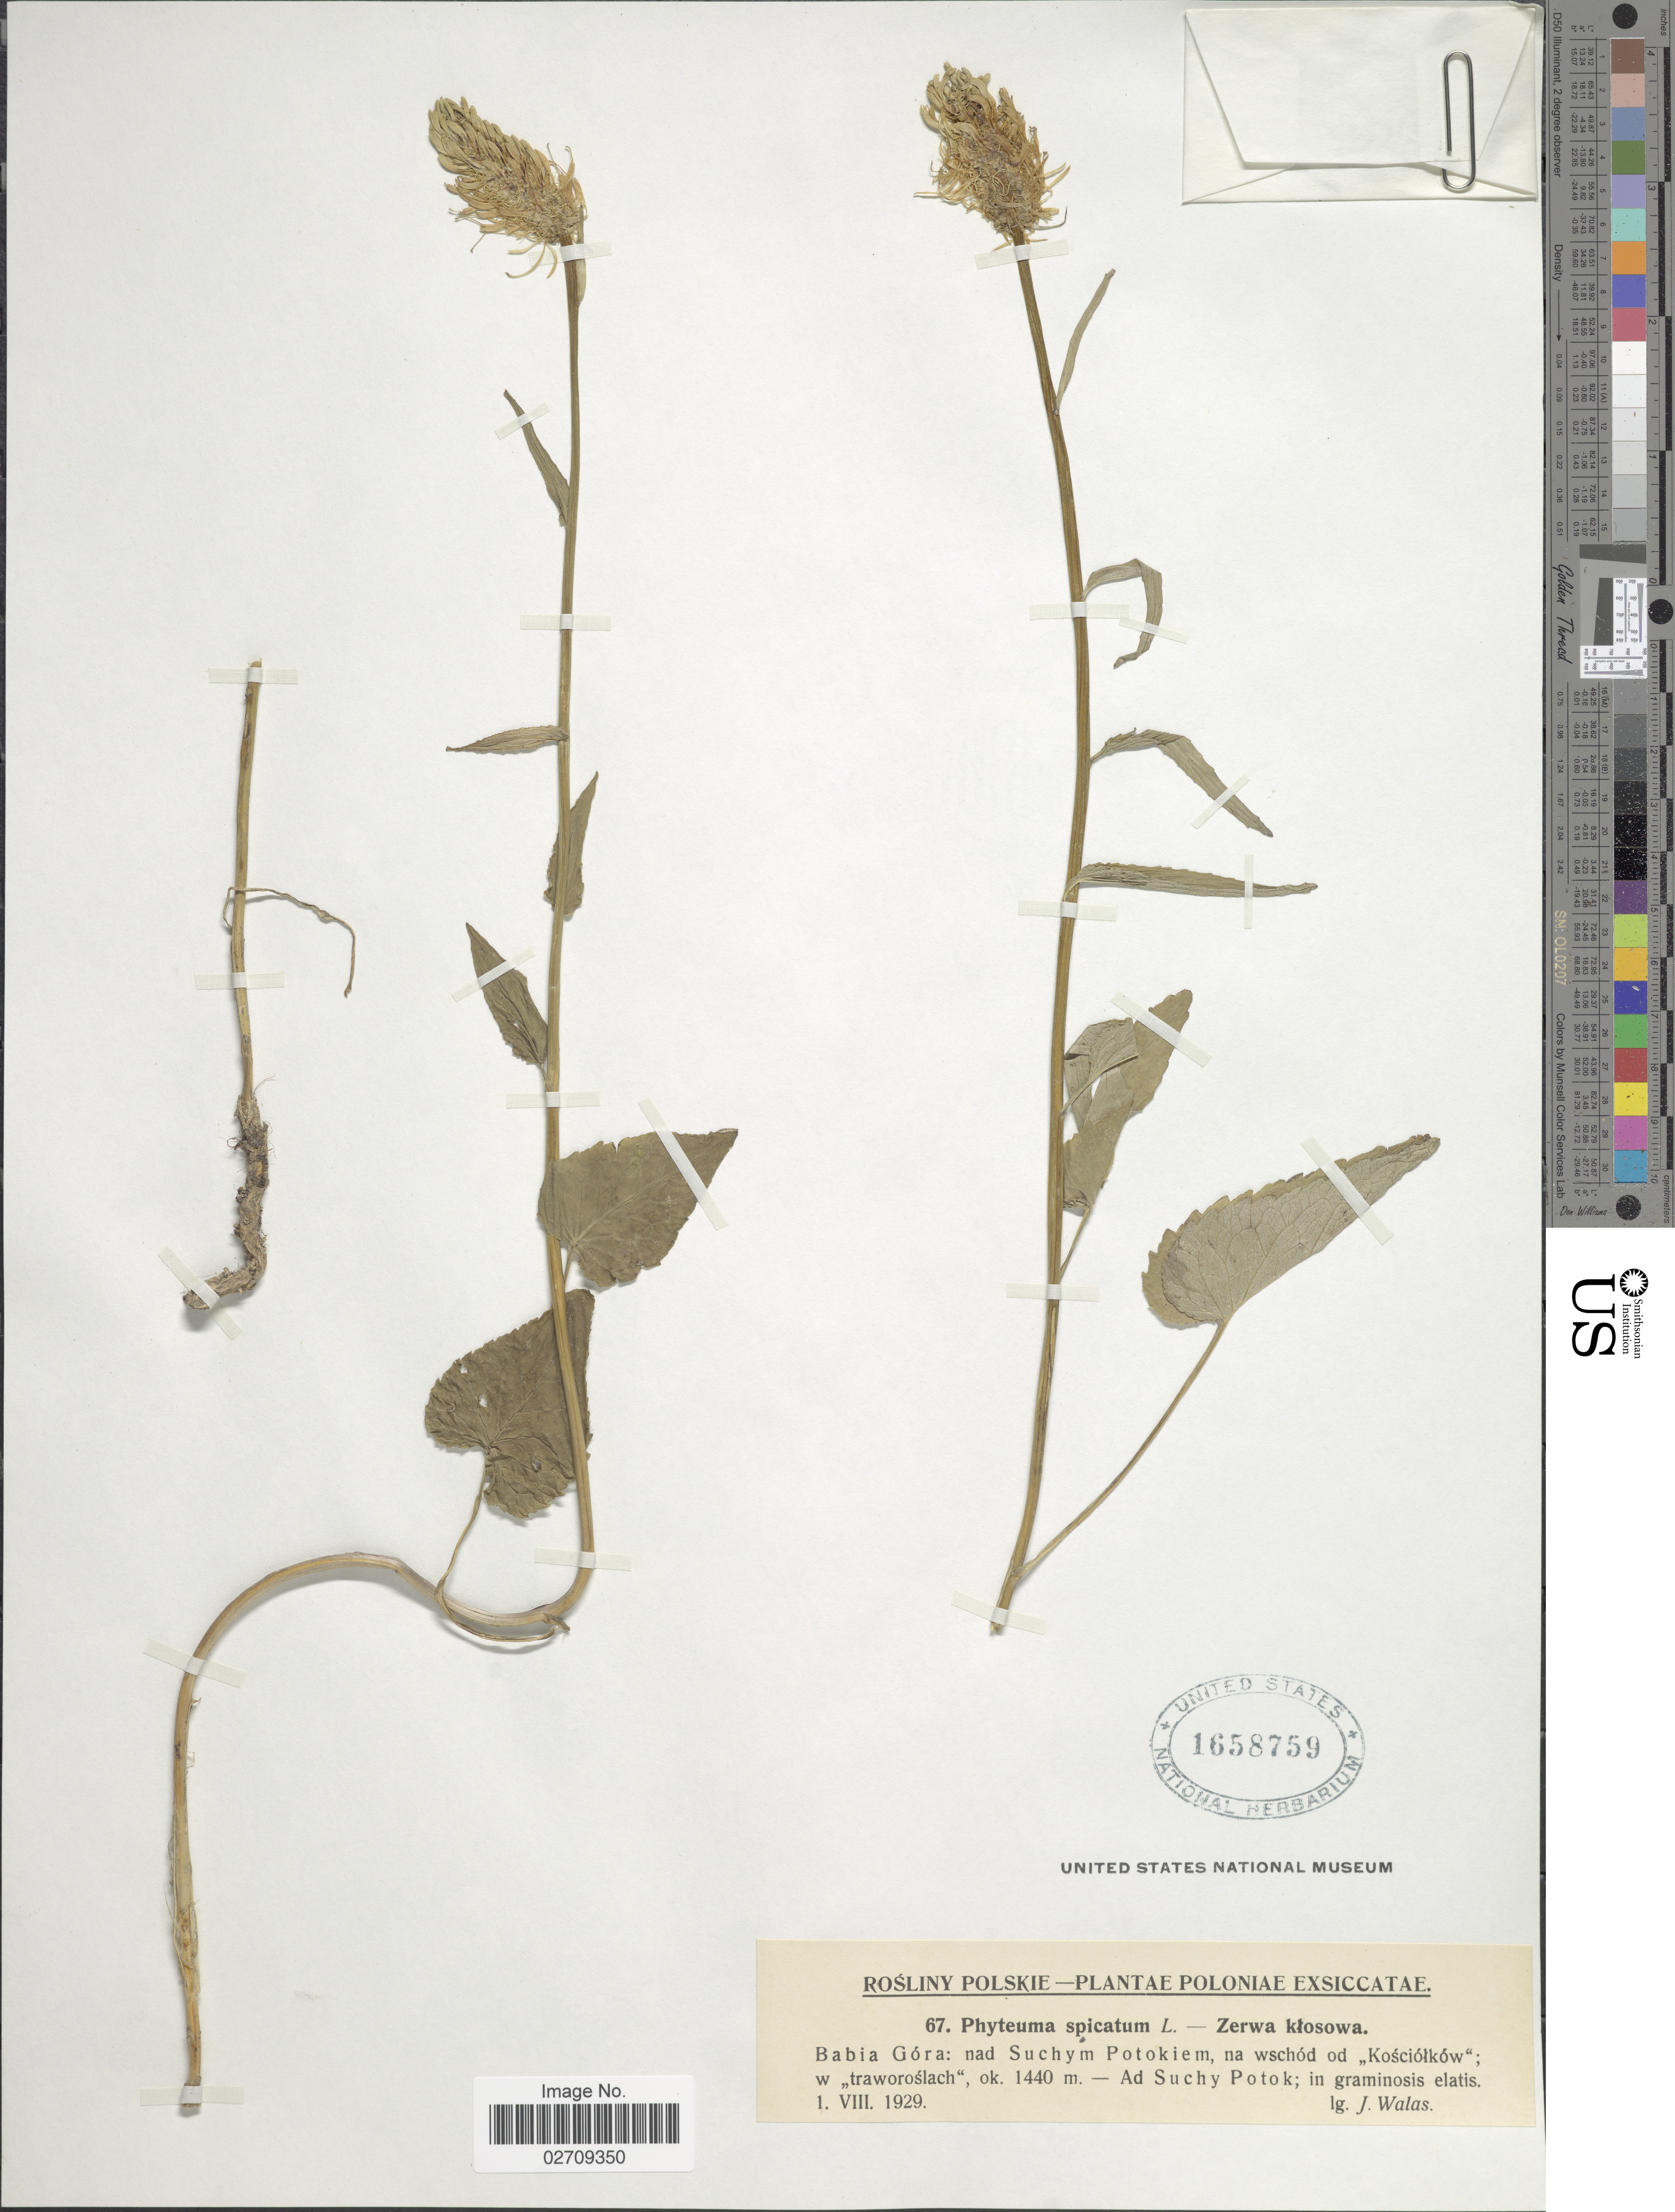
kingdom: Plantae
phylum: Tracheophyta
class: Magnoliopsida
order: Asterales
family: Campanulaceae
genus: Phyteuma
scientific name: Phyteuma spicatum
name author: L.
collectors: J. Walas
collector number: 67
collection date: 1929-08-01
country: Poland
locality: Poloniae, Babia Gora: nad Suchym Potokiem, na wschod od "Kosciolkow"; w "traworoslach" - Ad Suchy Potok; in graminosis elatis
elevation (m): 1440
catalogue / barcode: US 1658759